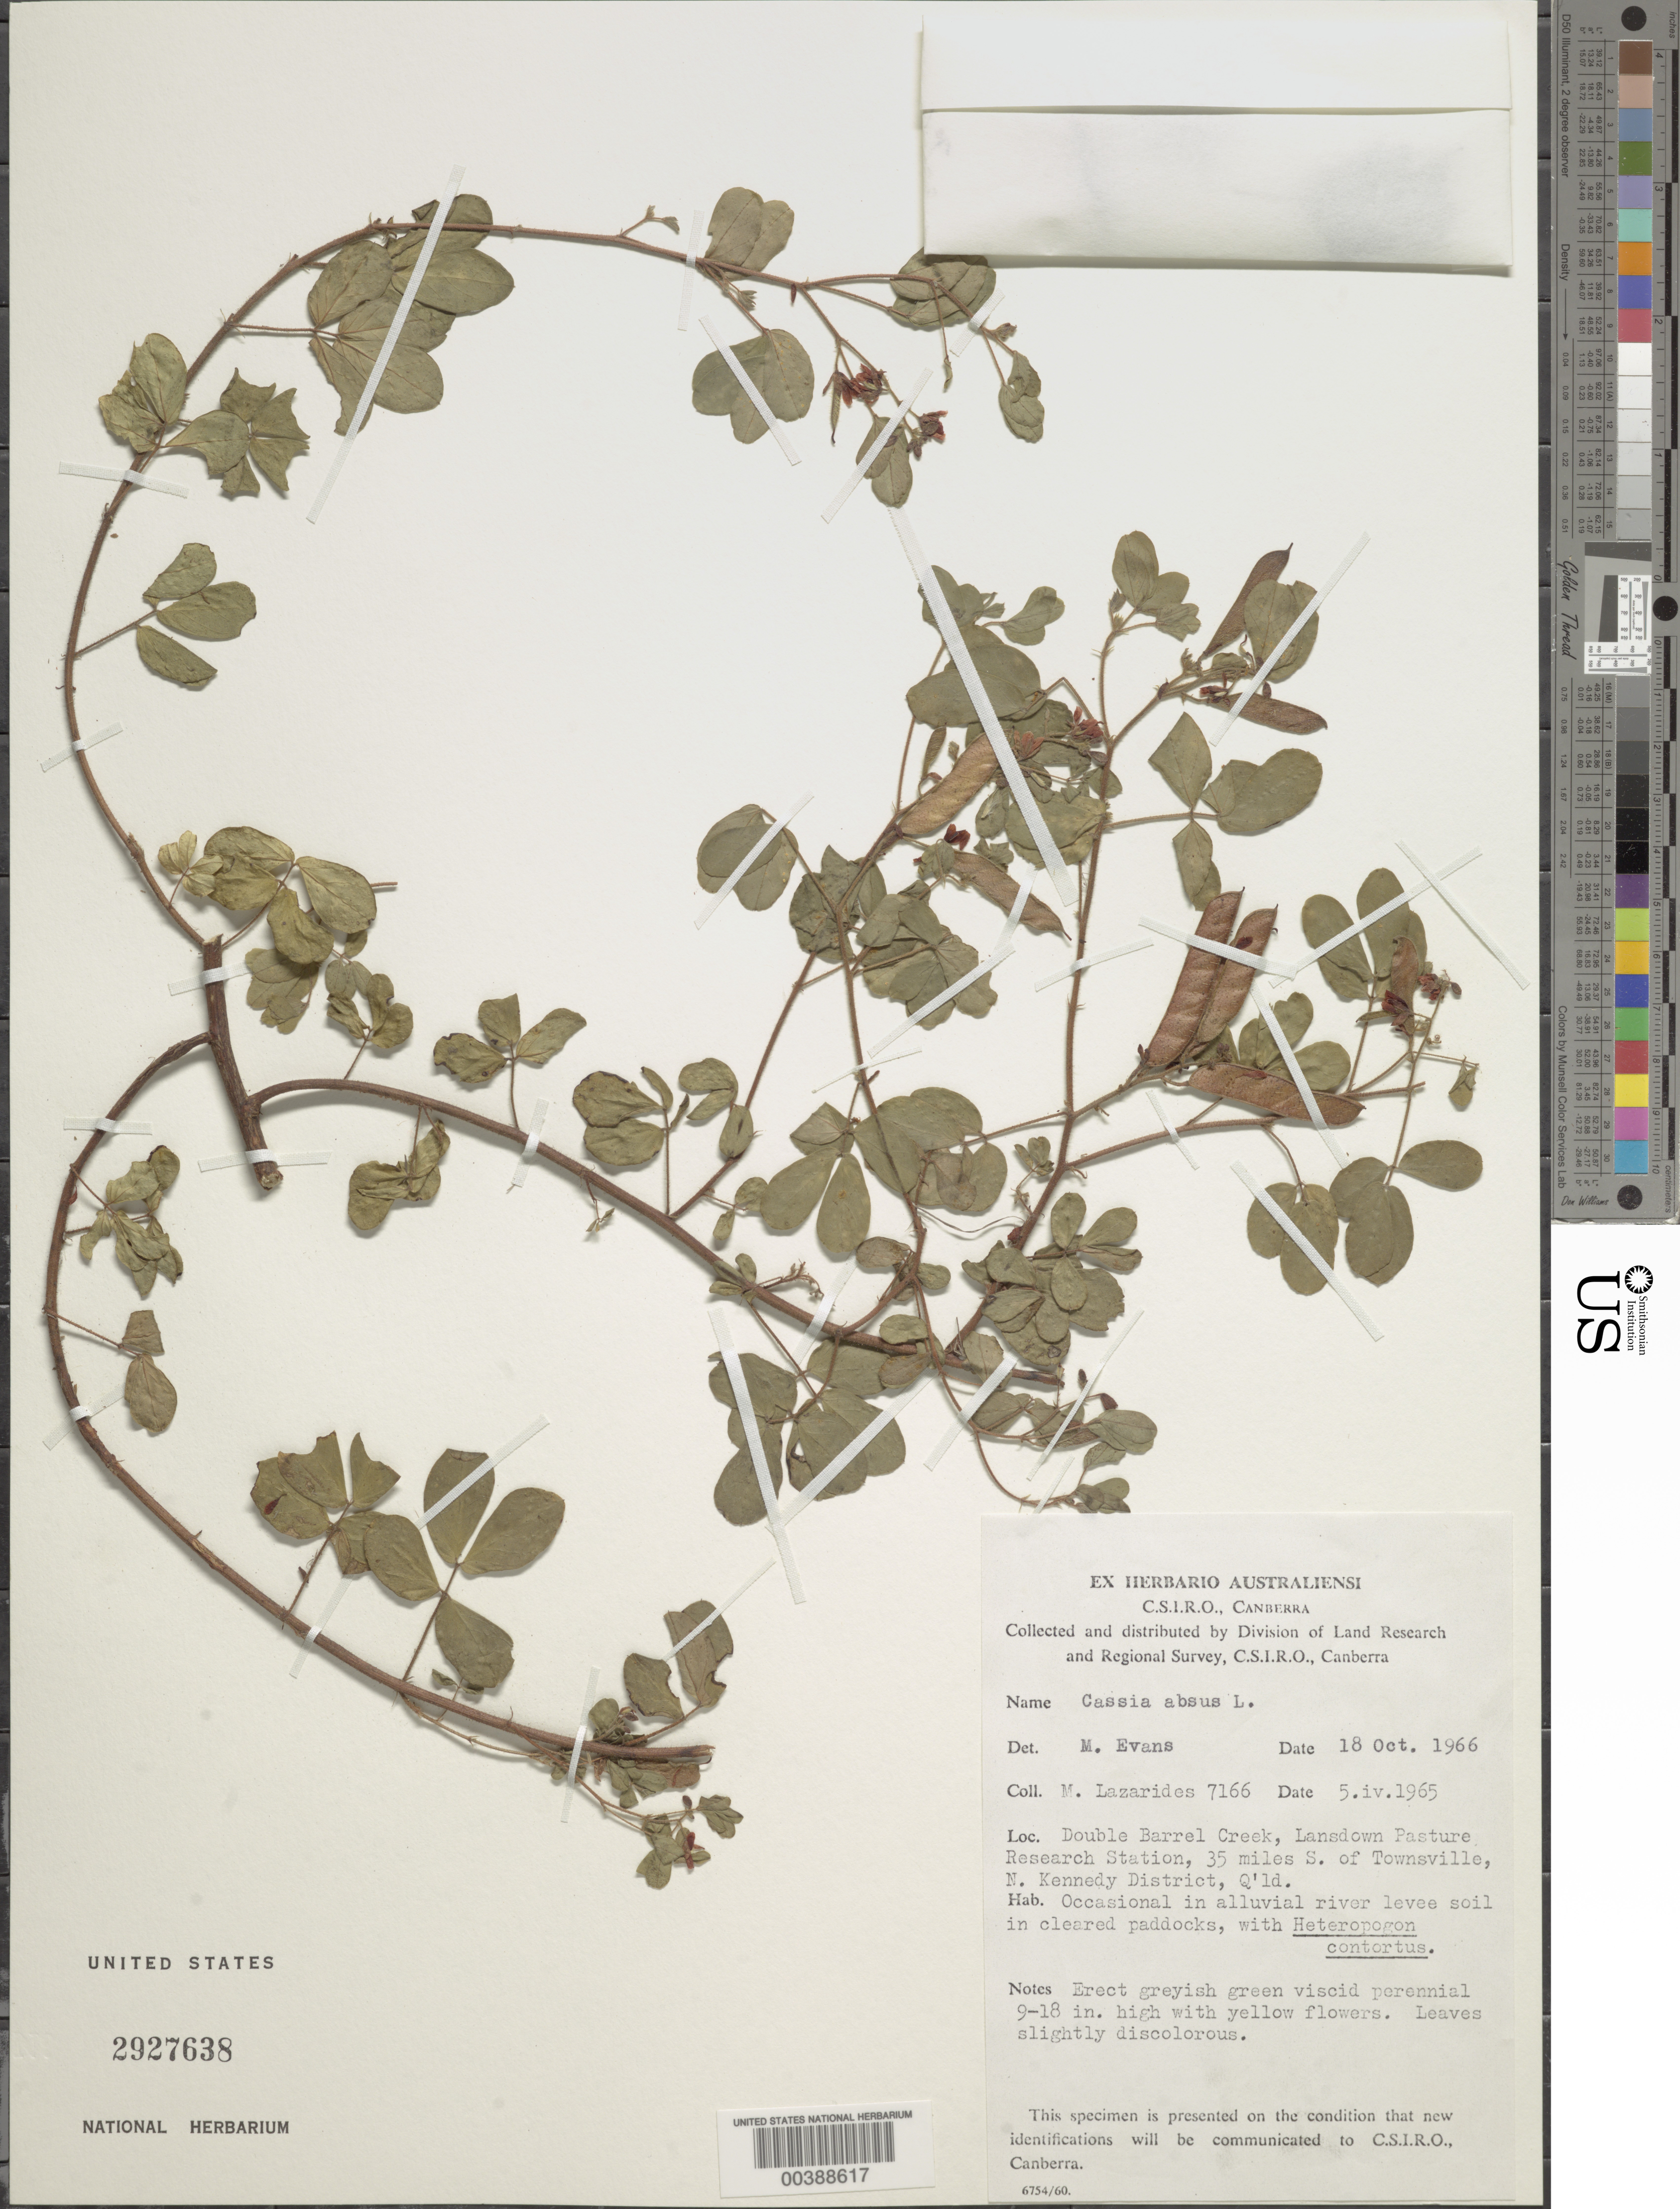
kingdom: Plantae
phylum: Tracheophyta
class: Magnoliopsida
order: Fabales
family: Fabaceae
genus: Chamaecrista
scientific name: Chamaecrista absus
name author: (L.) H.S. Irwin & Barneby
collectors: M. Lazarides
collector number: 7166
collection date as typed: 05 Apr 1965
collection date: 1965-04-05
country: Australia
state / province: Queensland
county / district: North Kennedy ?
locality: Double barrel creek, lansdown pasture research station, 35 mi s of townsville, n. kennedy dist.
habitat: In alluvial river levee soil in cleared paddocks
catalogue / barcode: US 2927638